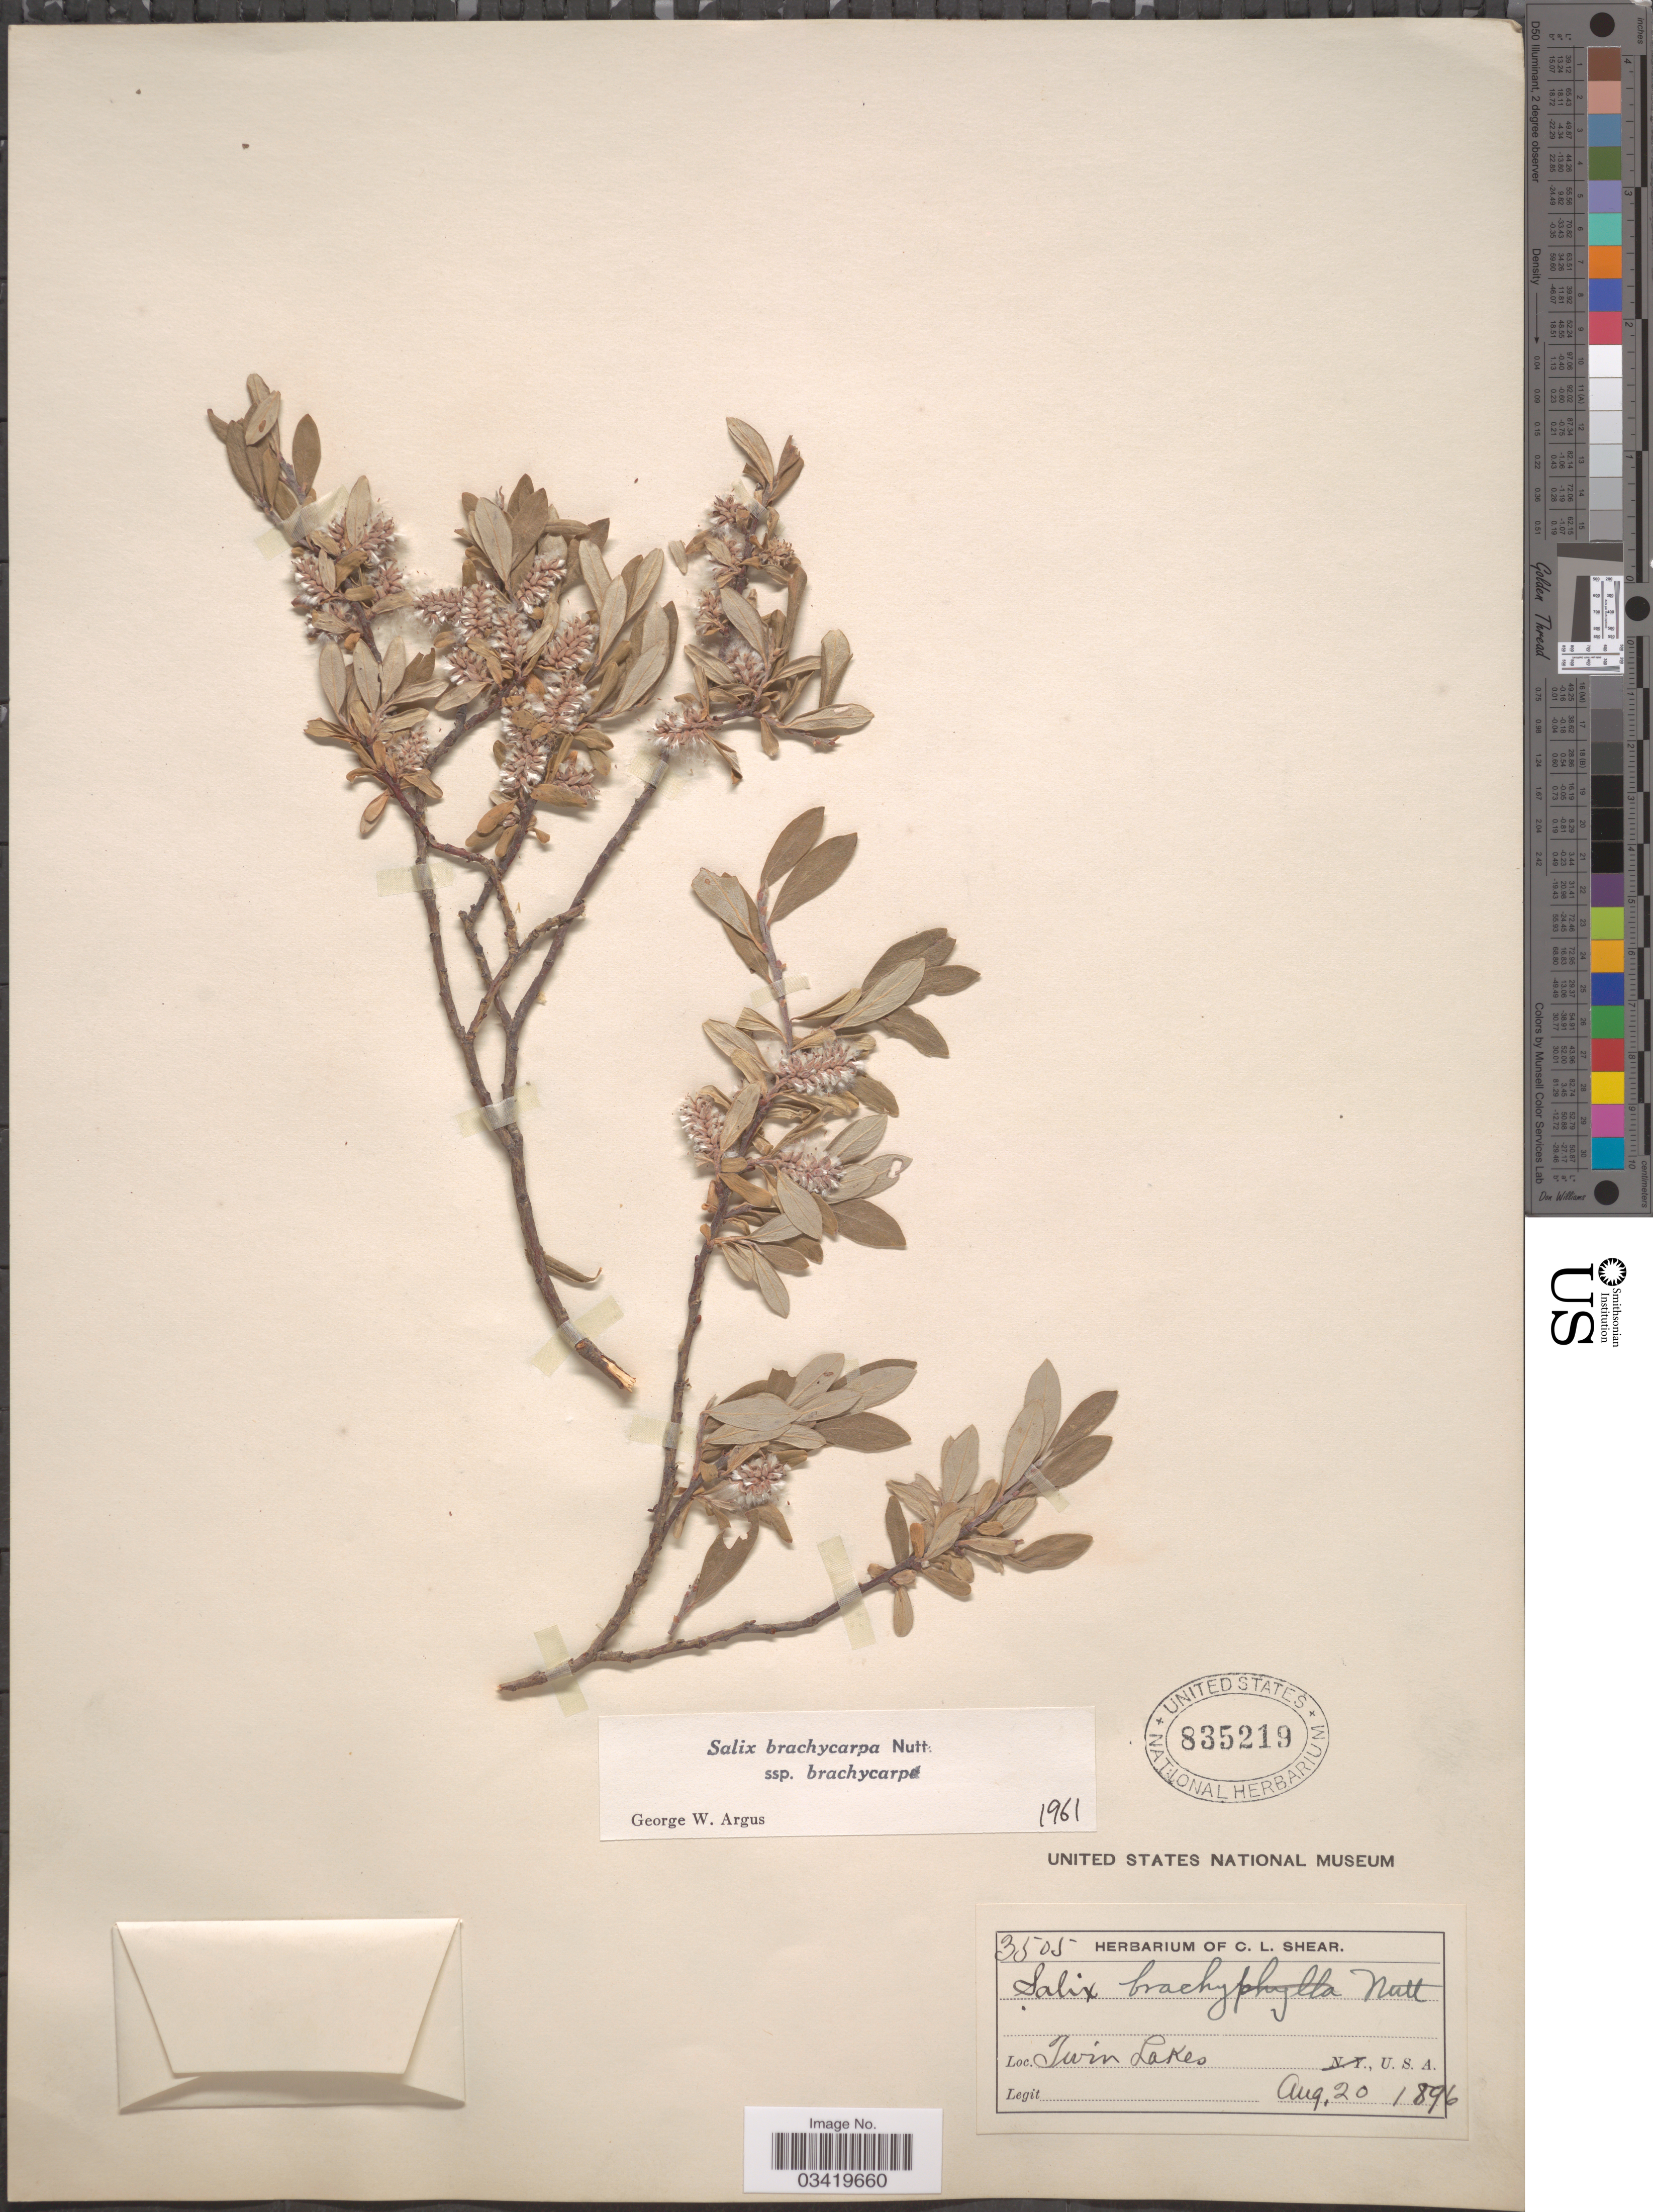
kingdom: Plantae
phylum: Tracheophyta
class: Magnoliopsida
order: Malpighiales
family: Salicaceae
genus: Salix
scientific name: Salix brachycarpa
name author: Nutt.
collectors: ex herb. of C. L. Shear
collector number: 3505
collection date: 1896-08-20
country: United States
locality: Twin Lakes.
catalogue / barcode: US 835219